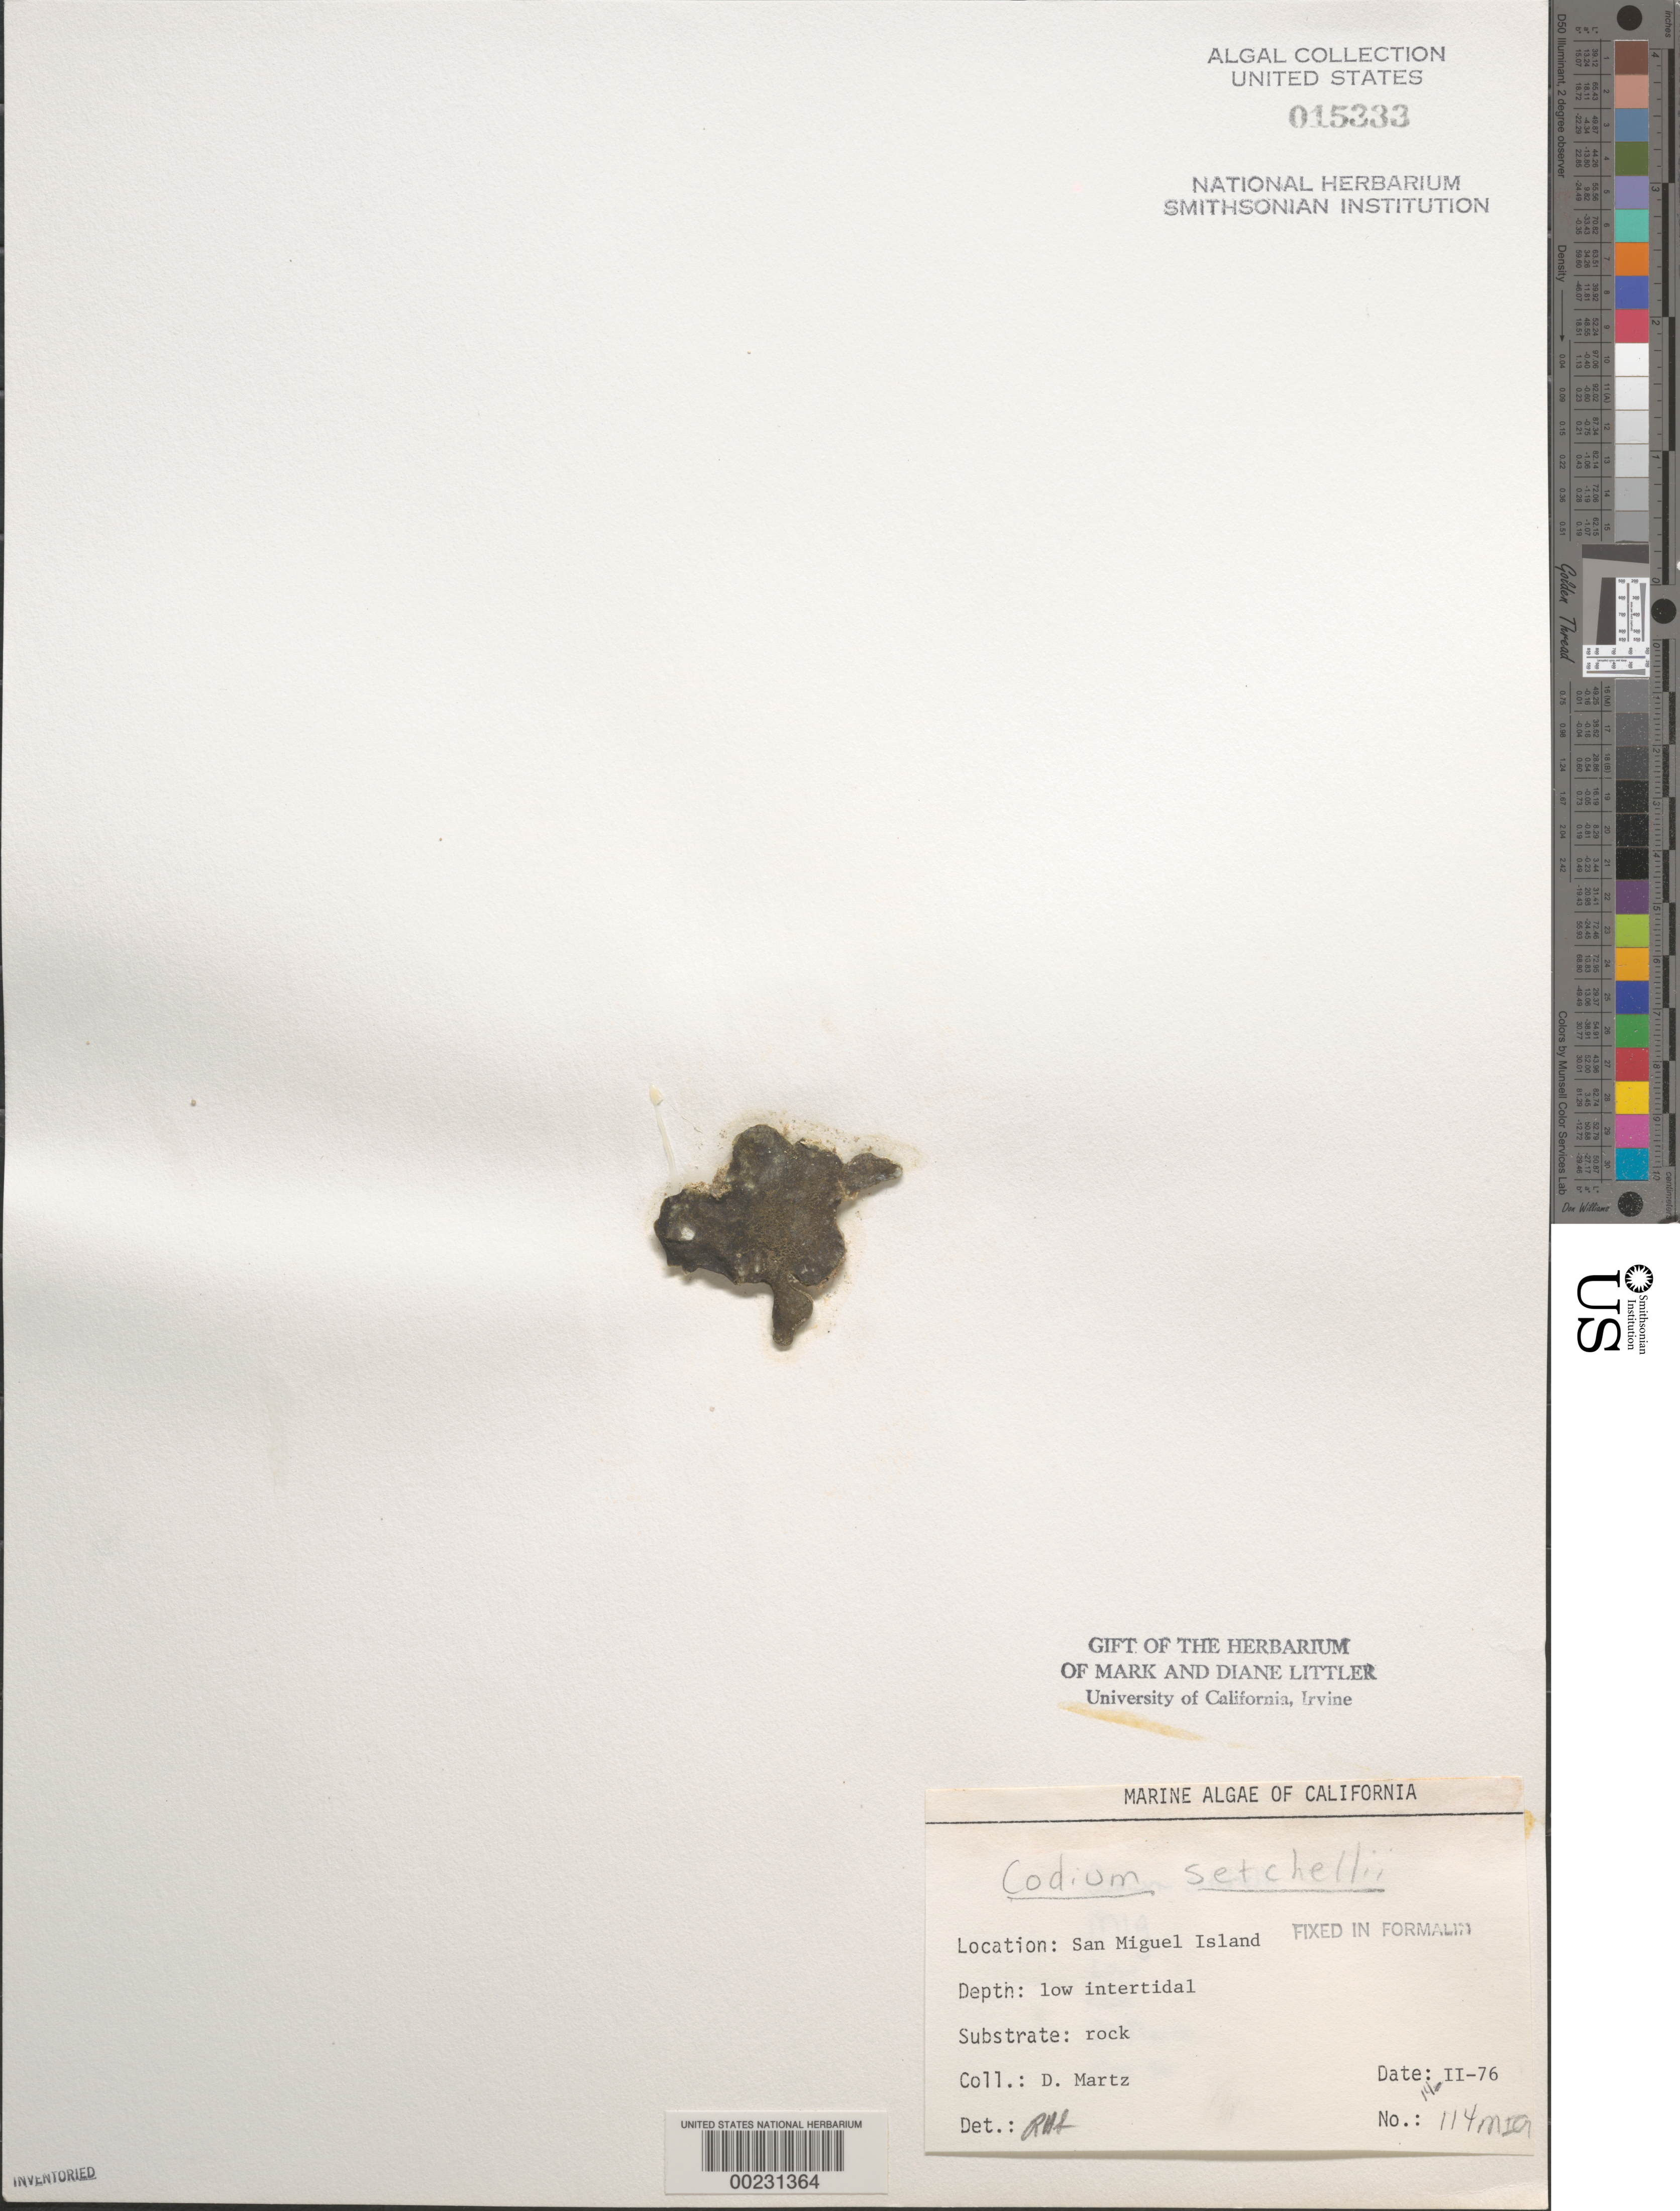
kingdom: Plantae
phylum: Chlorophyta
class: Ulvophyceae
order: Bryopsidales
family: Codiaceae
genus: Codium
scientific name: Codium setchellii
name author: N.L. Gardner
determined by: Sims, Robert H.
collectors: D. Martz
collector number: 114-MIG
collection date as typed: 14 Feb 1976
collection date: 1976-02-14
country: United States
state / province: California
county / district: Santa Barbara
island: San Miguel Island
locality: Cuyler Harbor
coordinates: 34 02'55"N, 120 20'08"W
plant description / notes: BLM-SOCALBIGHT Rocky Intertidal Survey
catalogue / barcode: US 15333